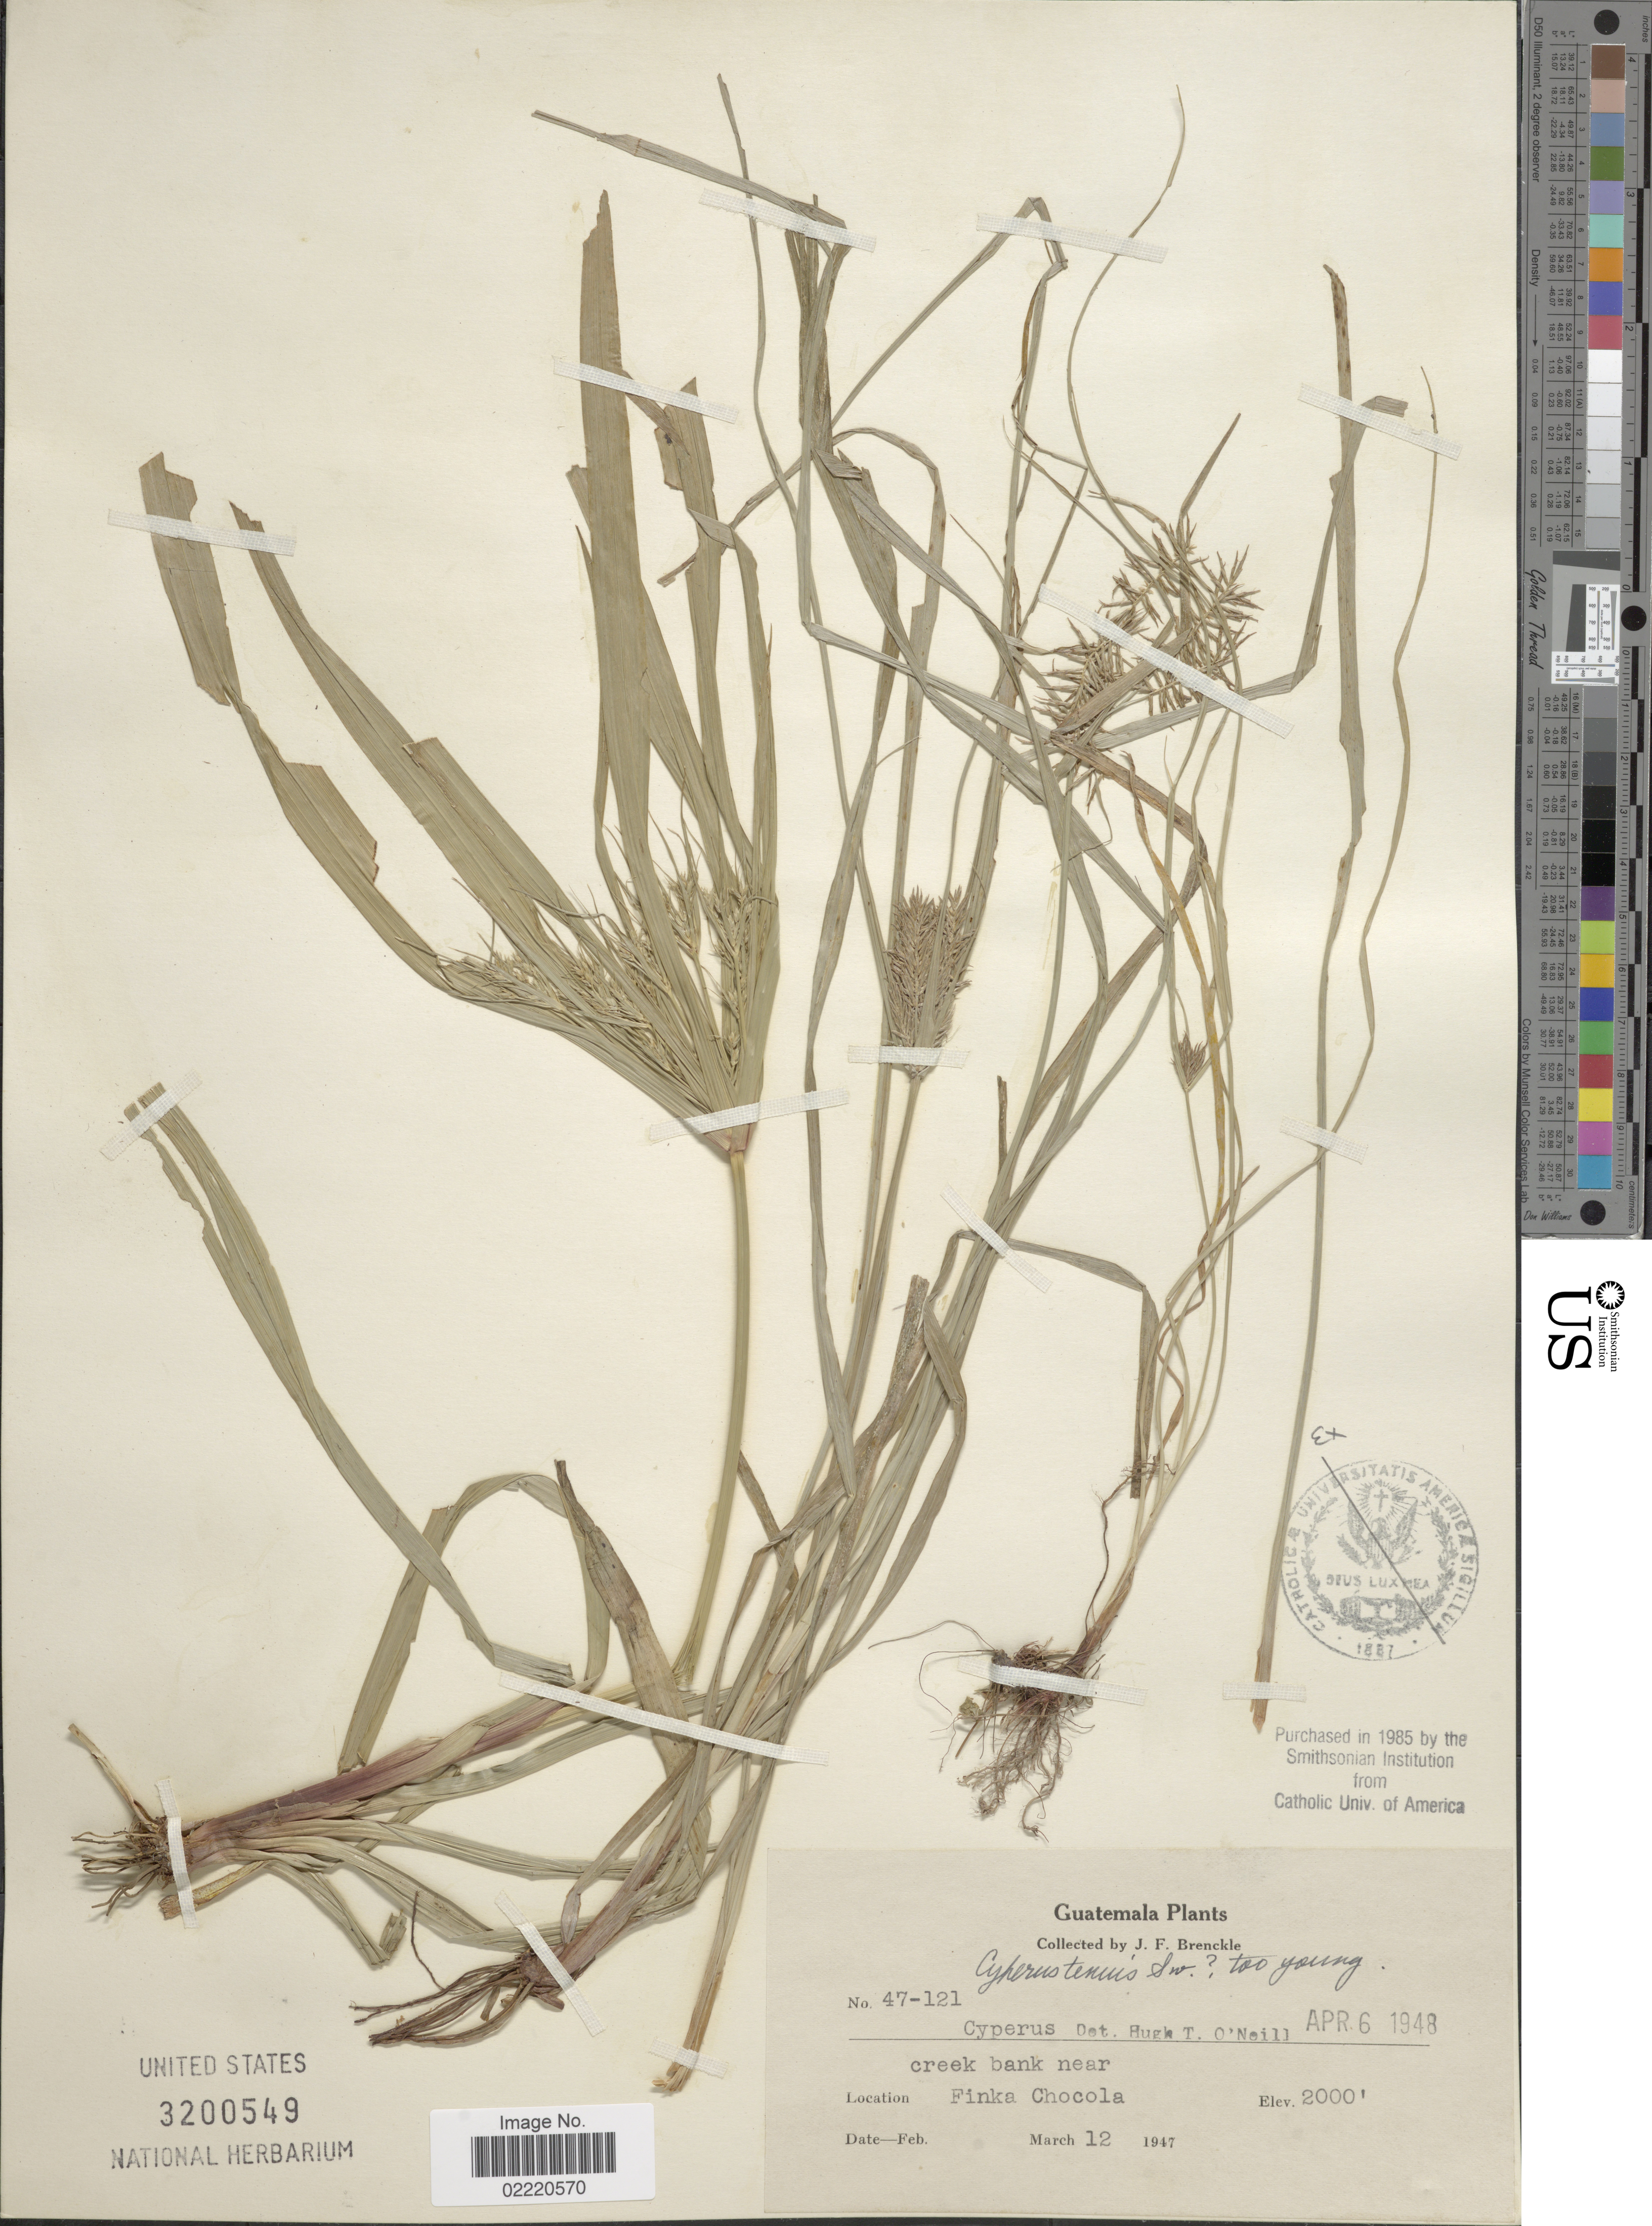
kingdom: Plantae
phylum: Tracheophyta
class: Liliopsida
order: Poales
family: Cyperaceae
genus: Cyperus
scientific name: Cyperus tenuis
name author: Sw.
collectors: J. Brenckle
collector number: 47-121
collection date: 1947-03-12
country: Guatemala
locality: Creek bank near Finka Chocola.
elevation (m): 610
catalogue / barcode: US 3200549